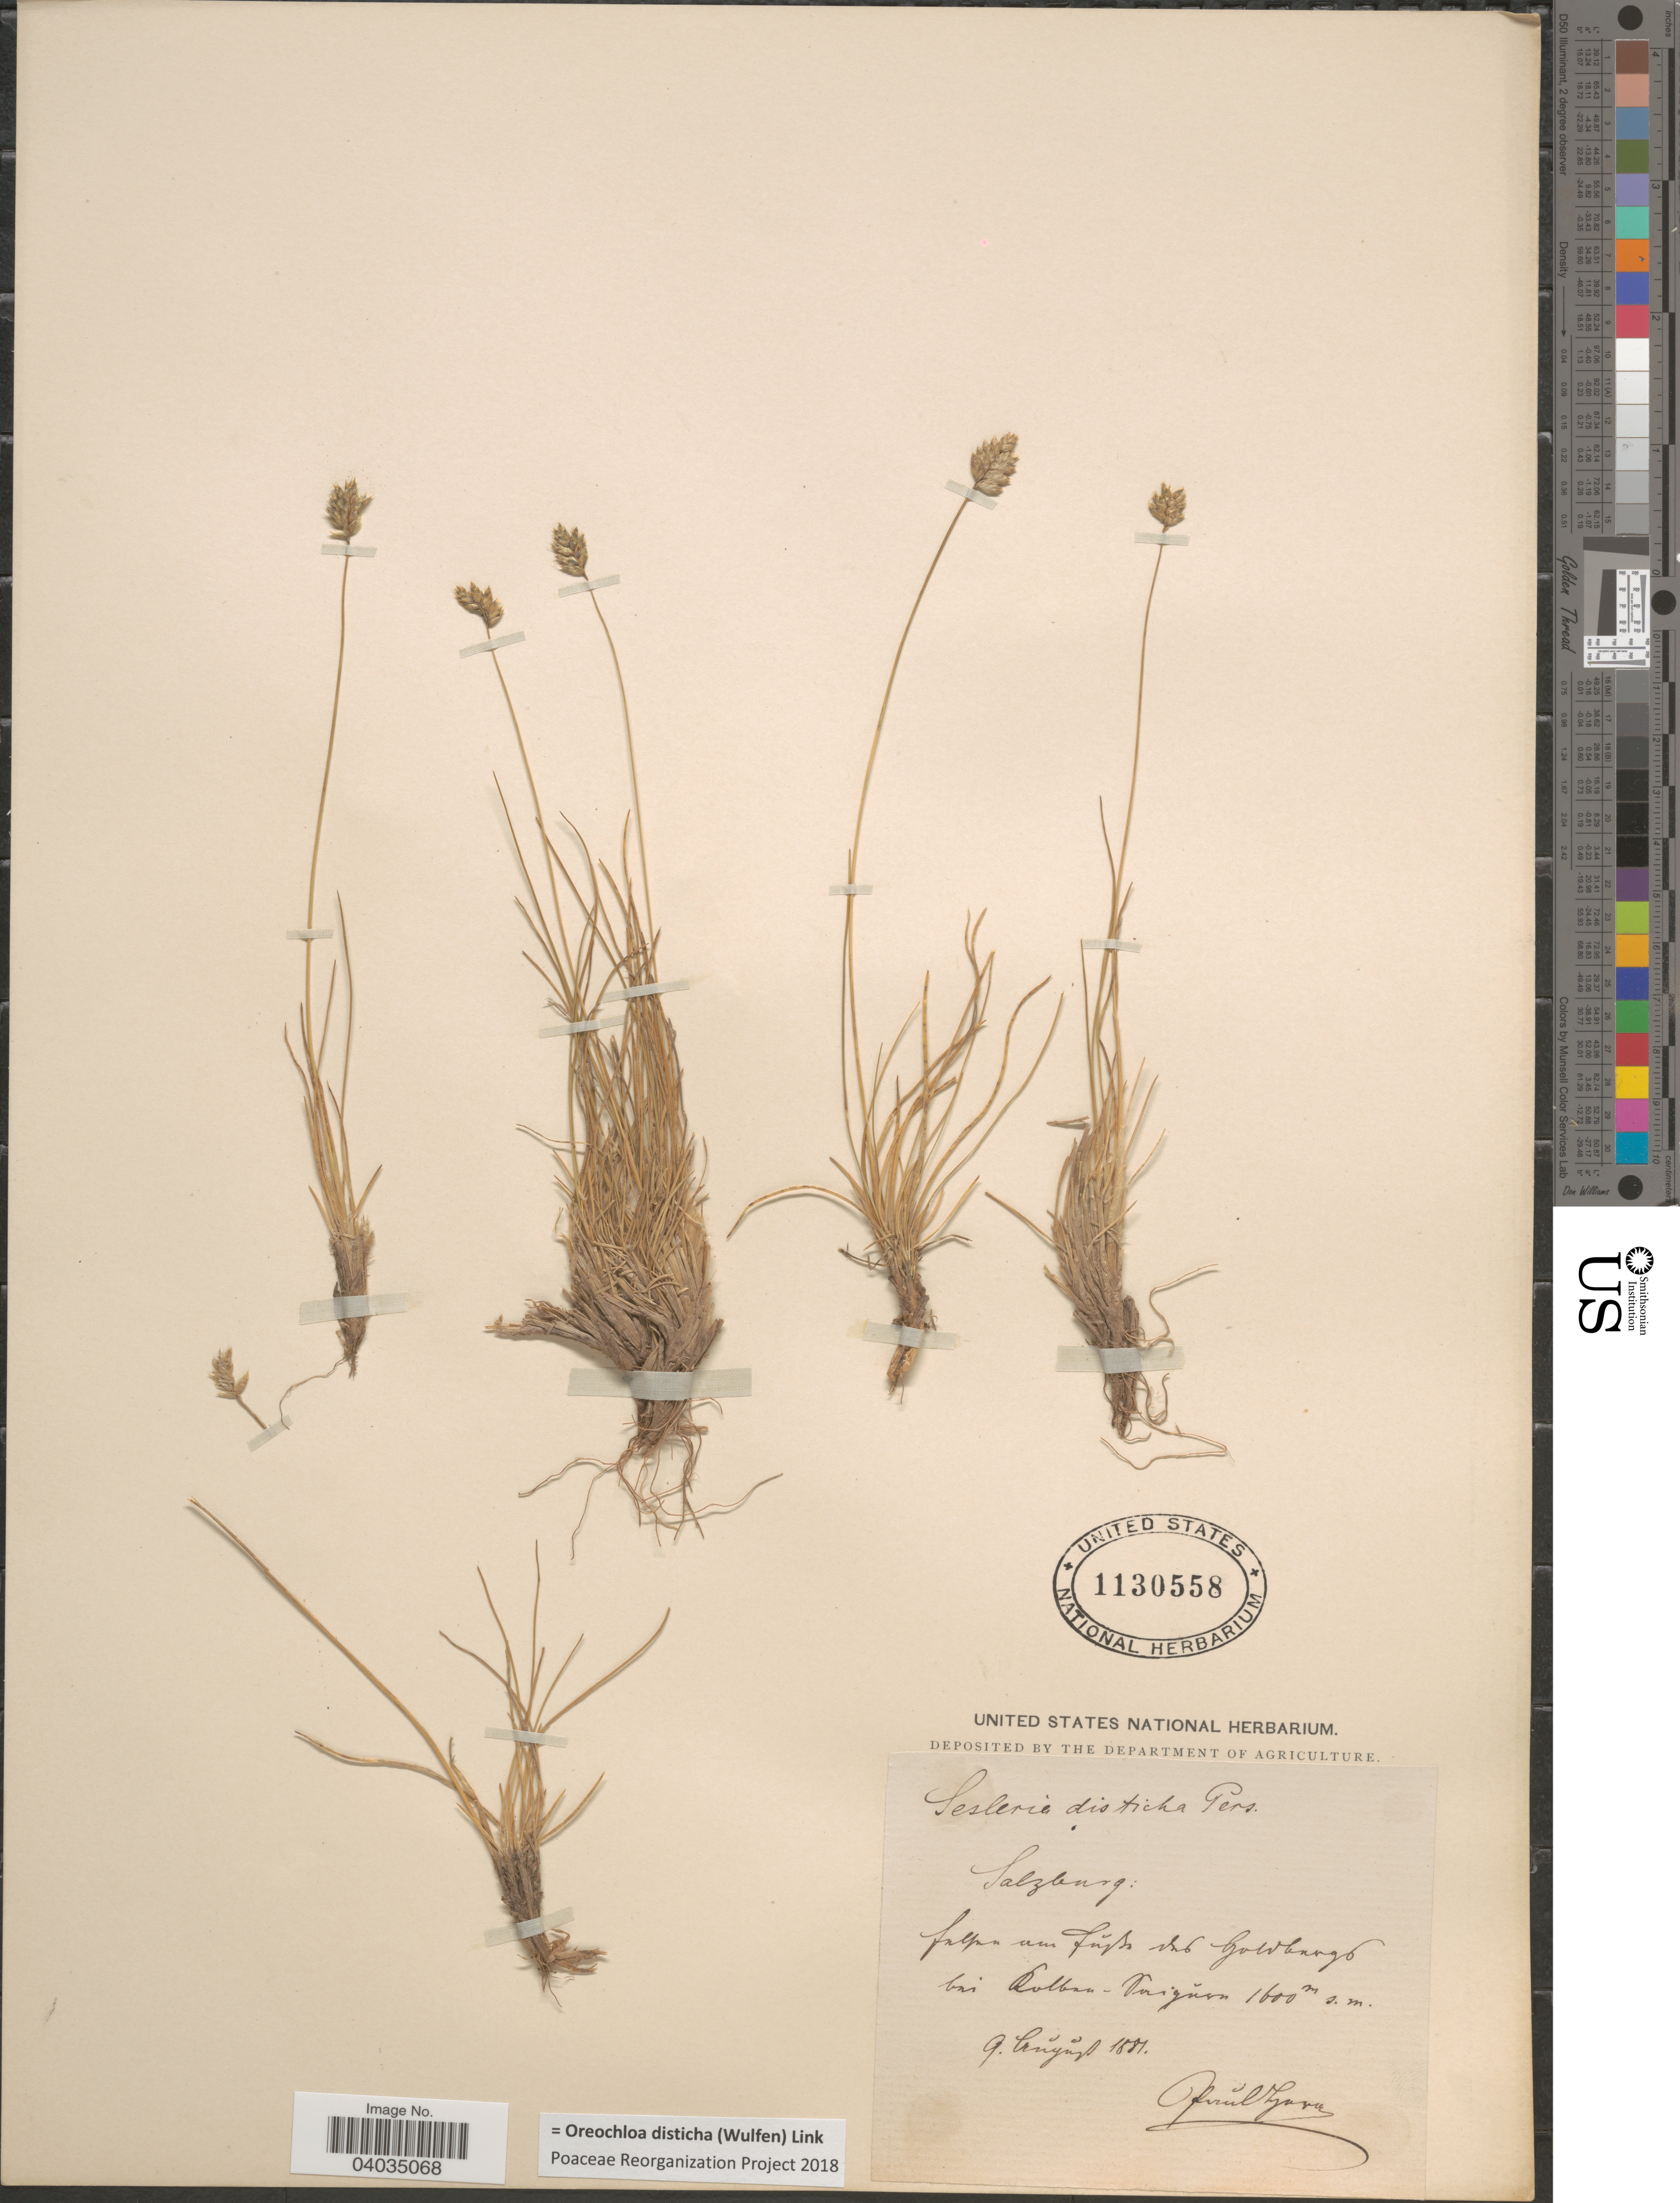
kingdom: Plantae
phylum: Tracheophyta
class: Liliopsida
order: Poales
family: Poaceae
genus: Oreochloa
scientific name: Oreochloa disticha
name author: (Wulfen) Link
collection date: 1881-08-09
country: Austria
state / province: Salzburg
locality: Falfa am Jugh ved Goldburgh bei Dolban Purigen. [interpreted]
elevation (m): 1600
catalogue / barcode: US 1130558